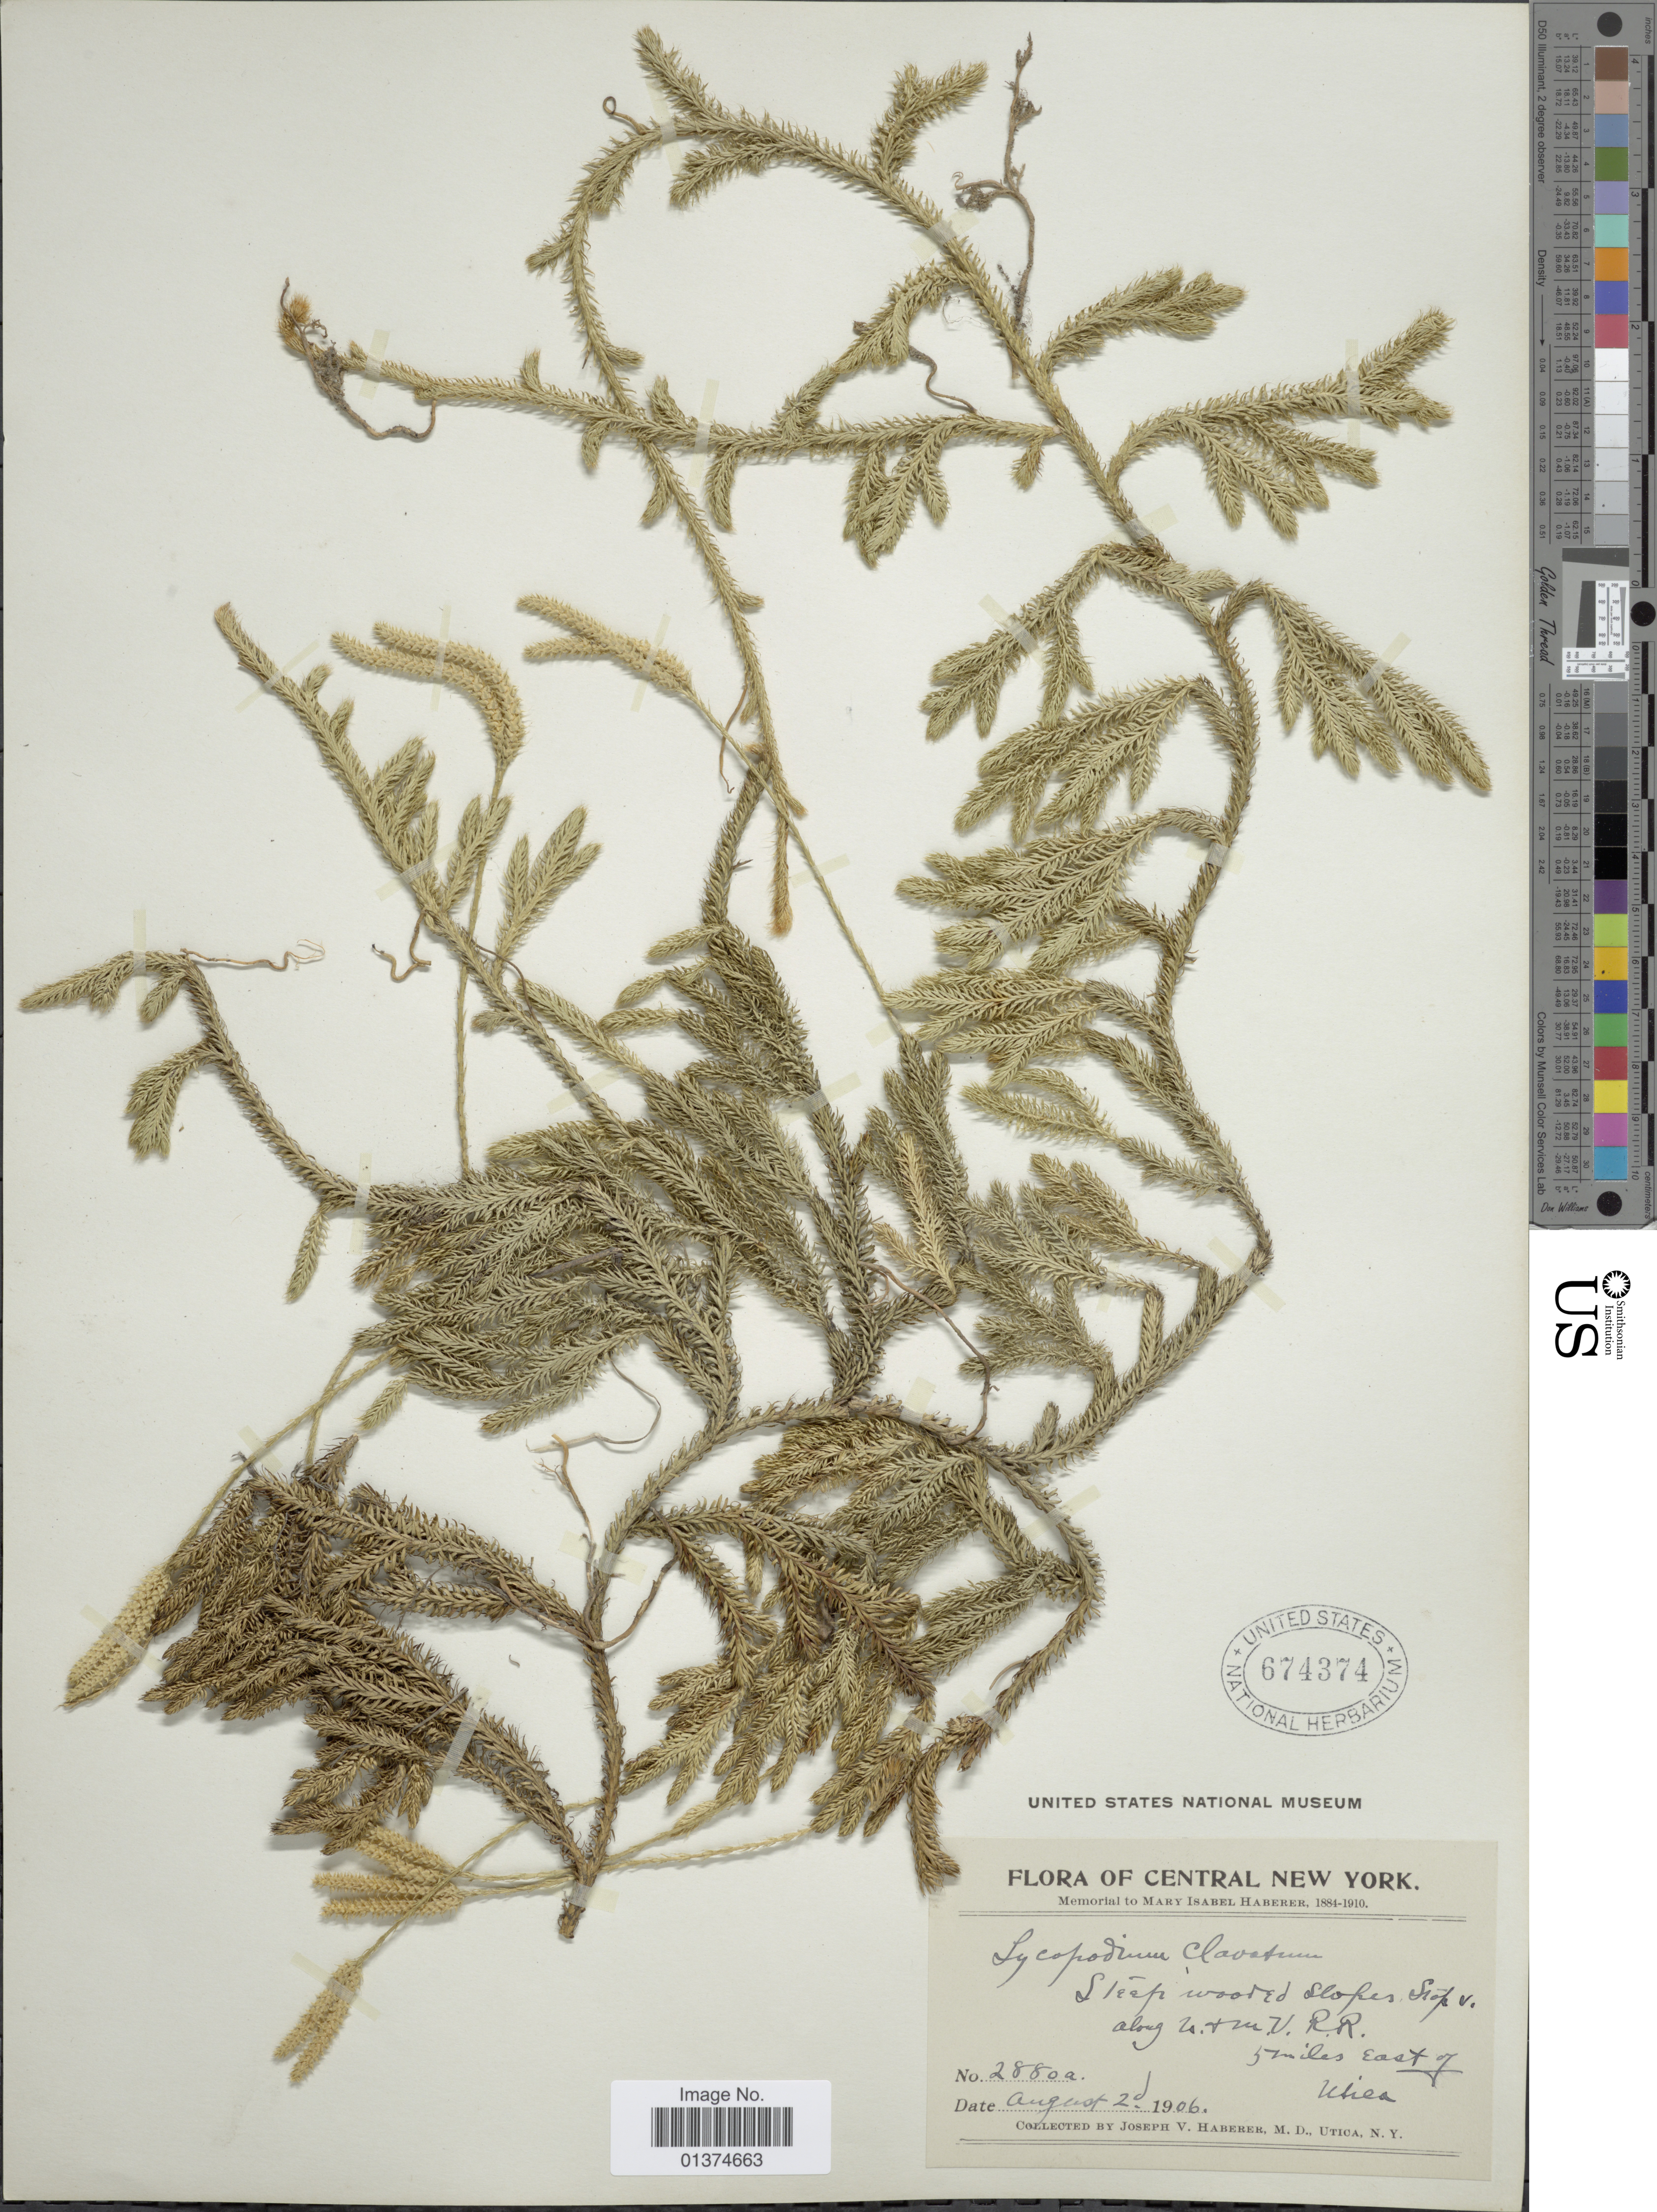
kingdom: Plantae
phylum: Tracheophyta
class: Lycopodiopsida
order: Lycopodiales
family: Lycopodiaceae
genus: Lycopodium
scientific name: Lycopodium clavatum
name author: L.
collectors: J. V. Haberer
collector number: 2880a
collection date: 1906-08-02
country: United States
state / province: New York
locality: Central New York, Steep wooded slopes, slope along U. & M.V. R.R., 5 miles east of Utica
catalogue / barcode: US 674374